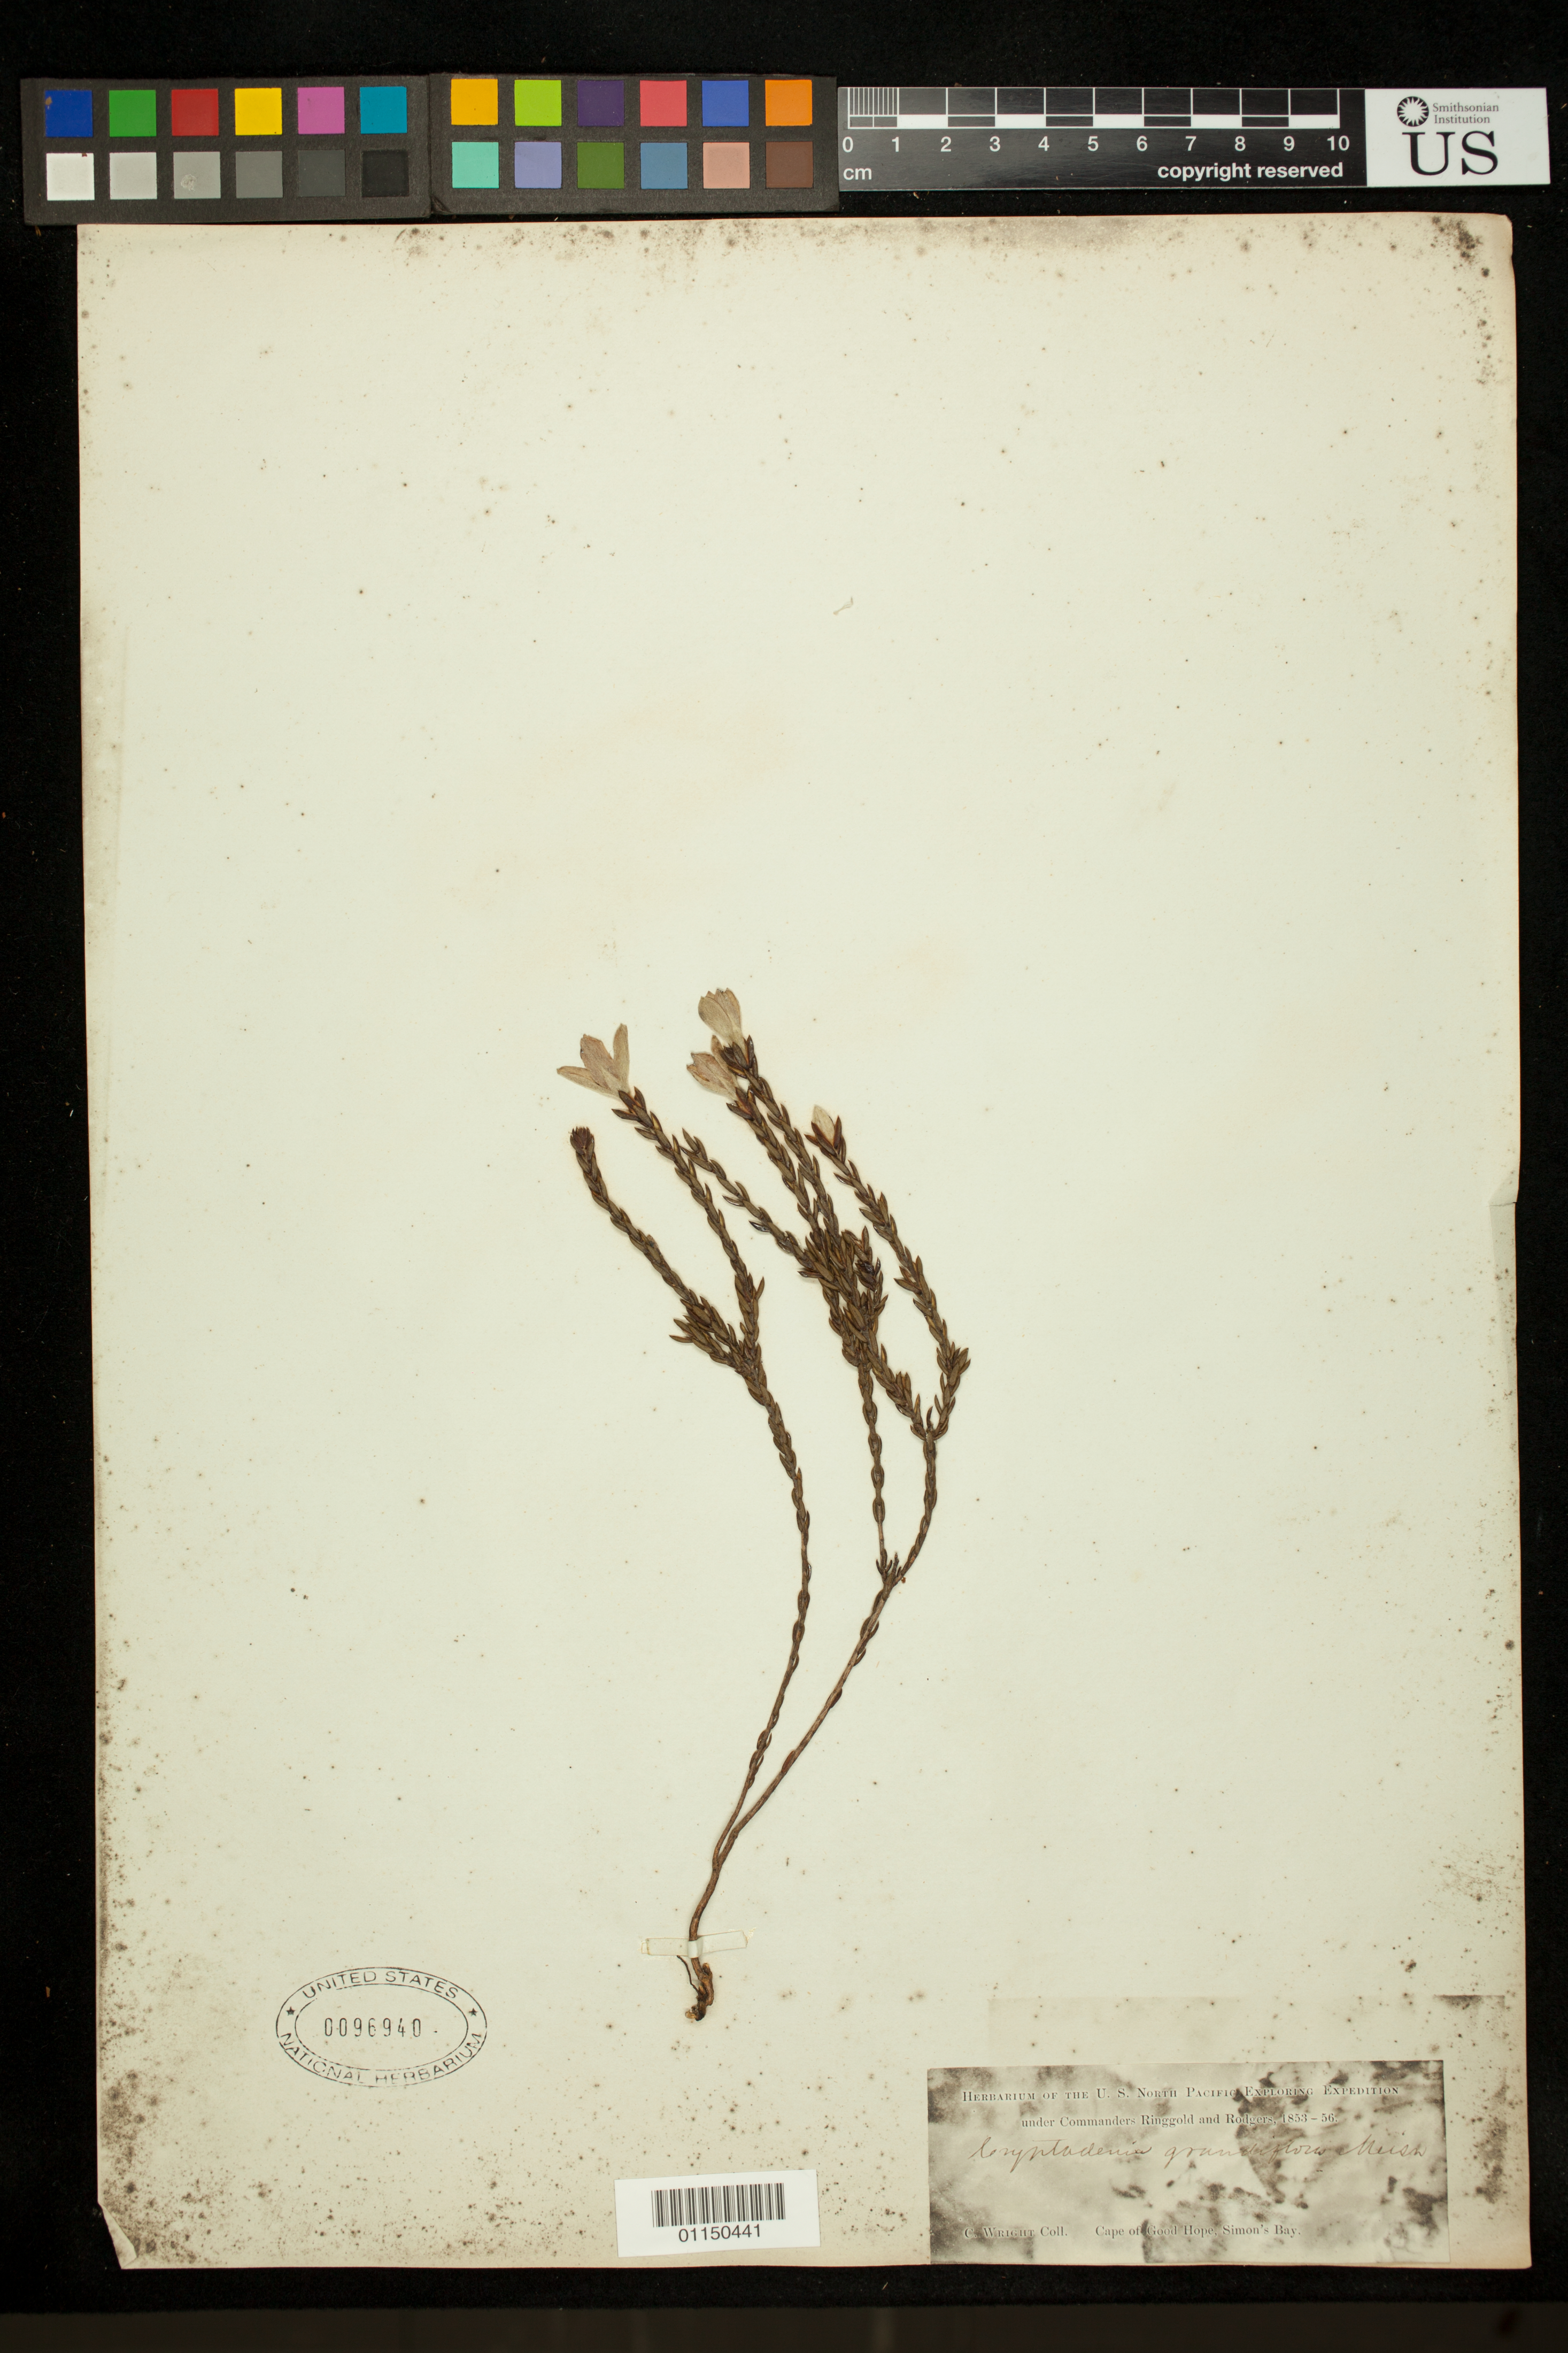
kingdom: Plantae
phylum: Tracheophyta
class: Magnoliopsida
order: Malvales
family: Thymelaeaceae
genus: Cryptadenia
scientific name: Cryptadenia grandiflora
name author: (L. f.) Meisn.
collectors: C. Wright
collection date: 1853/1856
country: South Africa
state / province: Western Cape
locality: Cape of Good Hope, Simon's Bay.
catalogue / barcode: US 96940